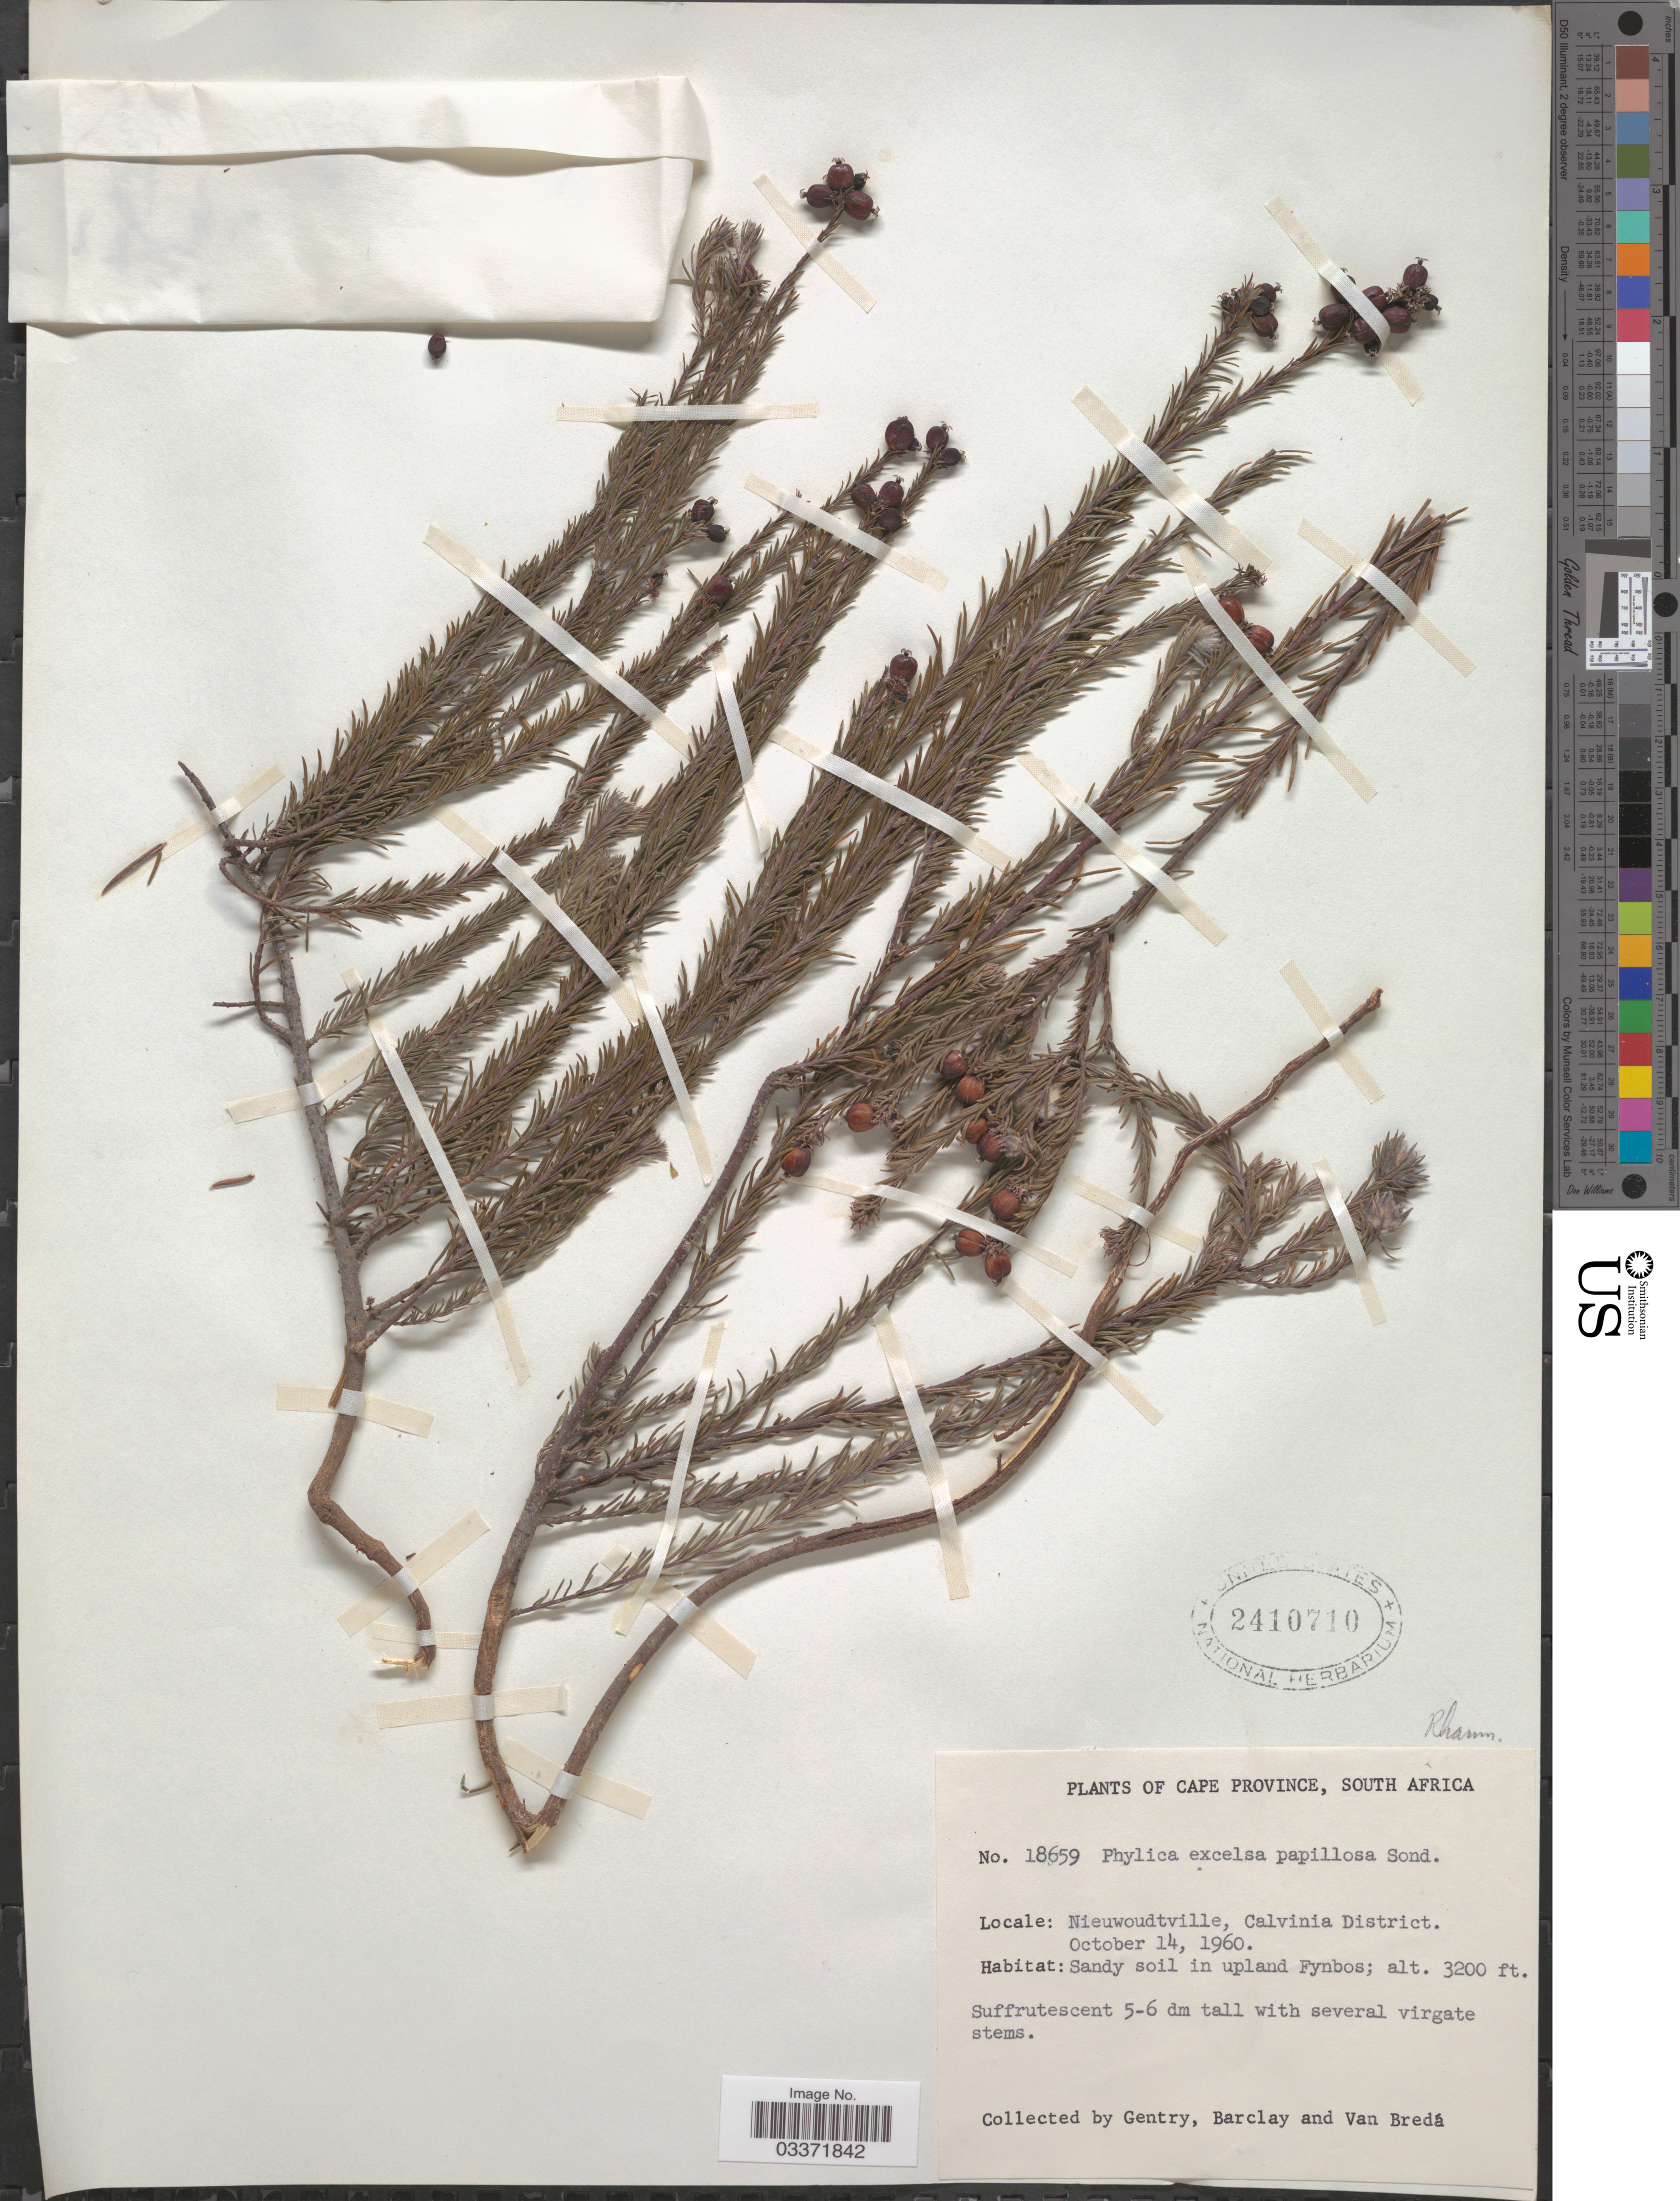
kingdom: Plantae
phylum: Tracheophyta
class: Magnoliopsida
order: Rosales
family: Rhamnaceae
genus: Phylica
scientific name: Phylica excelsa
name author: J.C. Wendl.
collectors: Gentry, --, -- Barclay & Van Bredá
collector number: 18659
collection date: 1960-10-14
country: South Africa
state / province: Northern Cape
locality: Nieuwoudtville, Calvinia District.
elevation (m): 975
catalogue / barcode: US 2410710